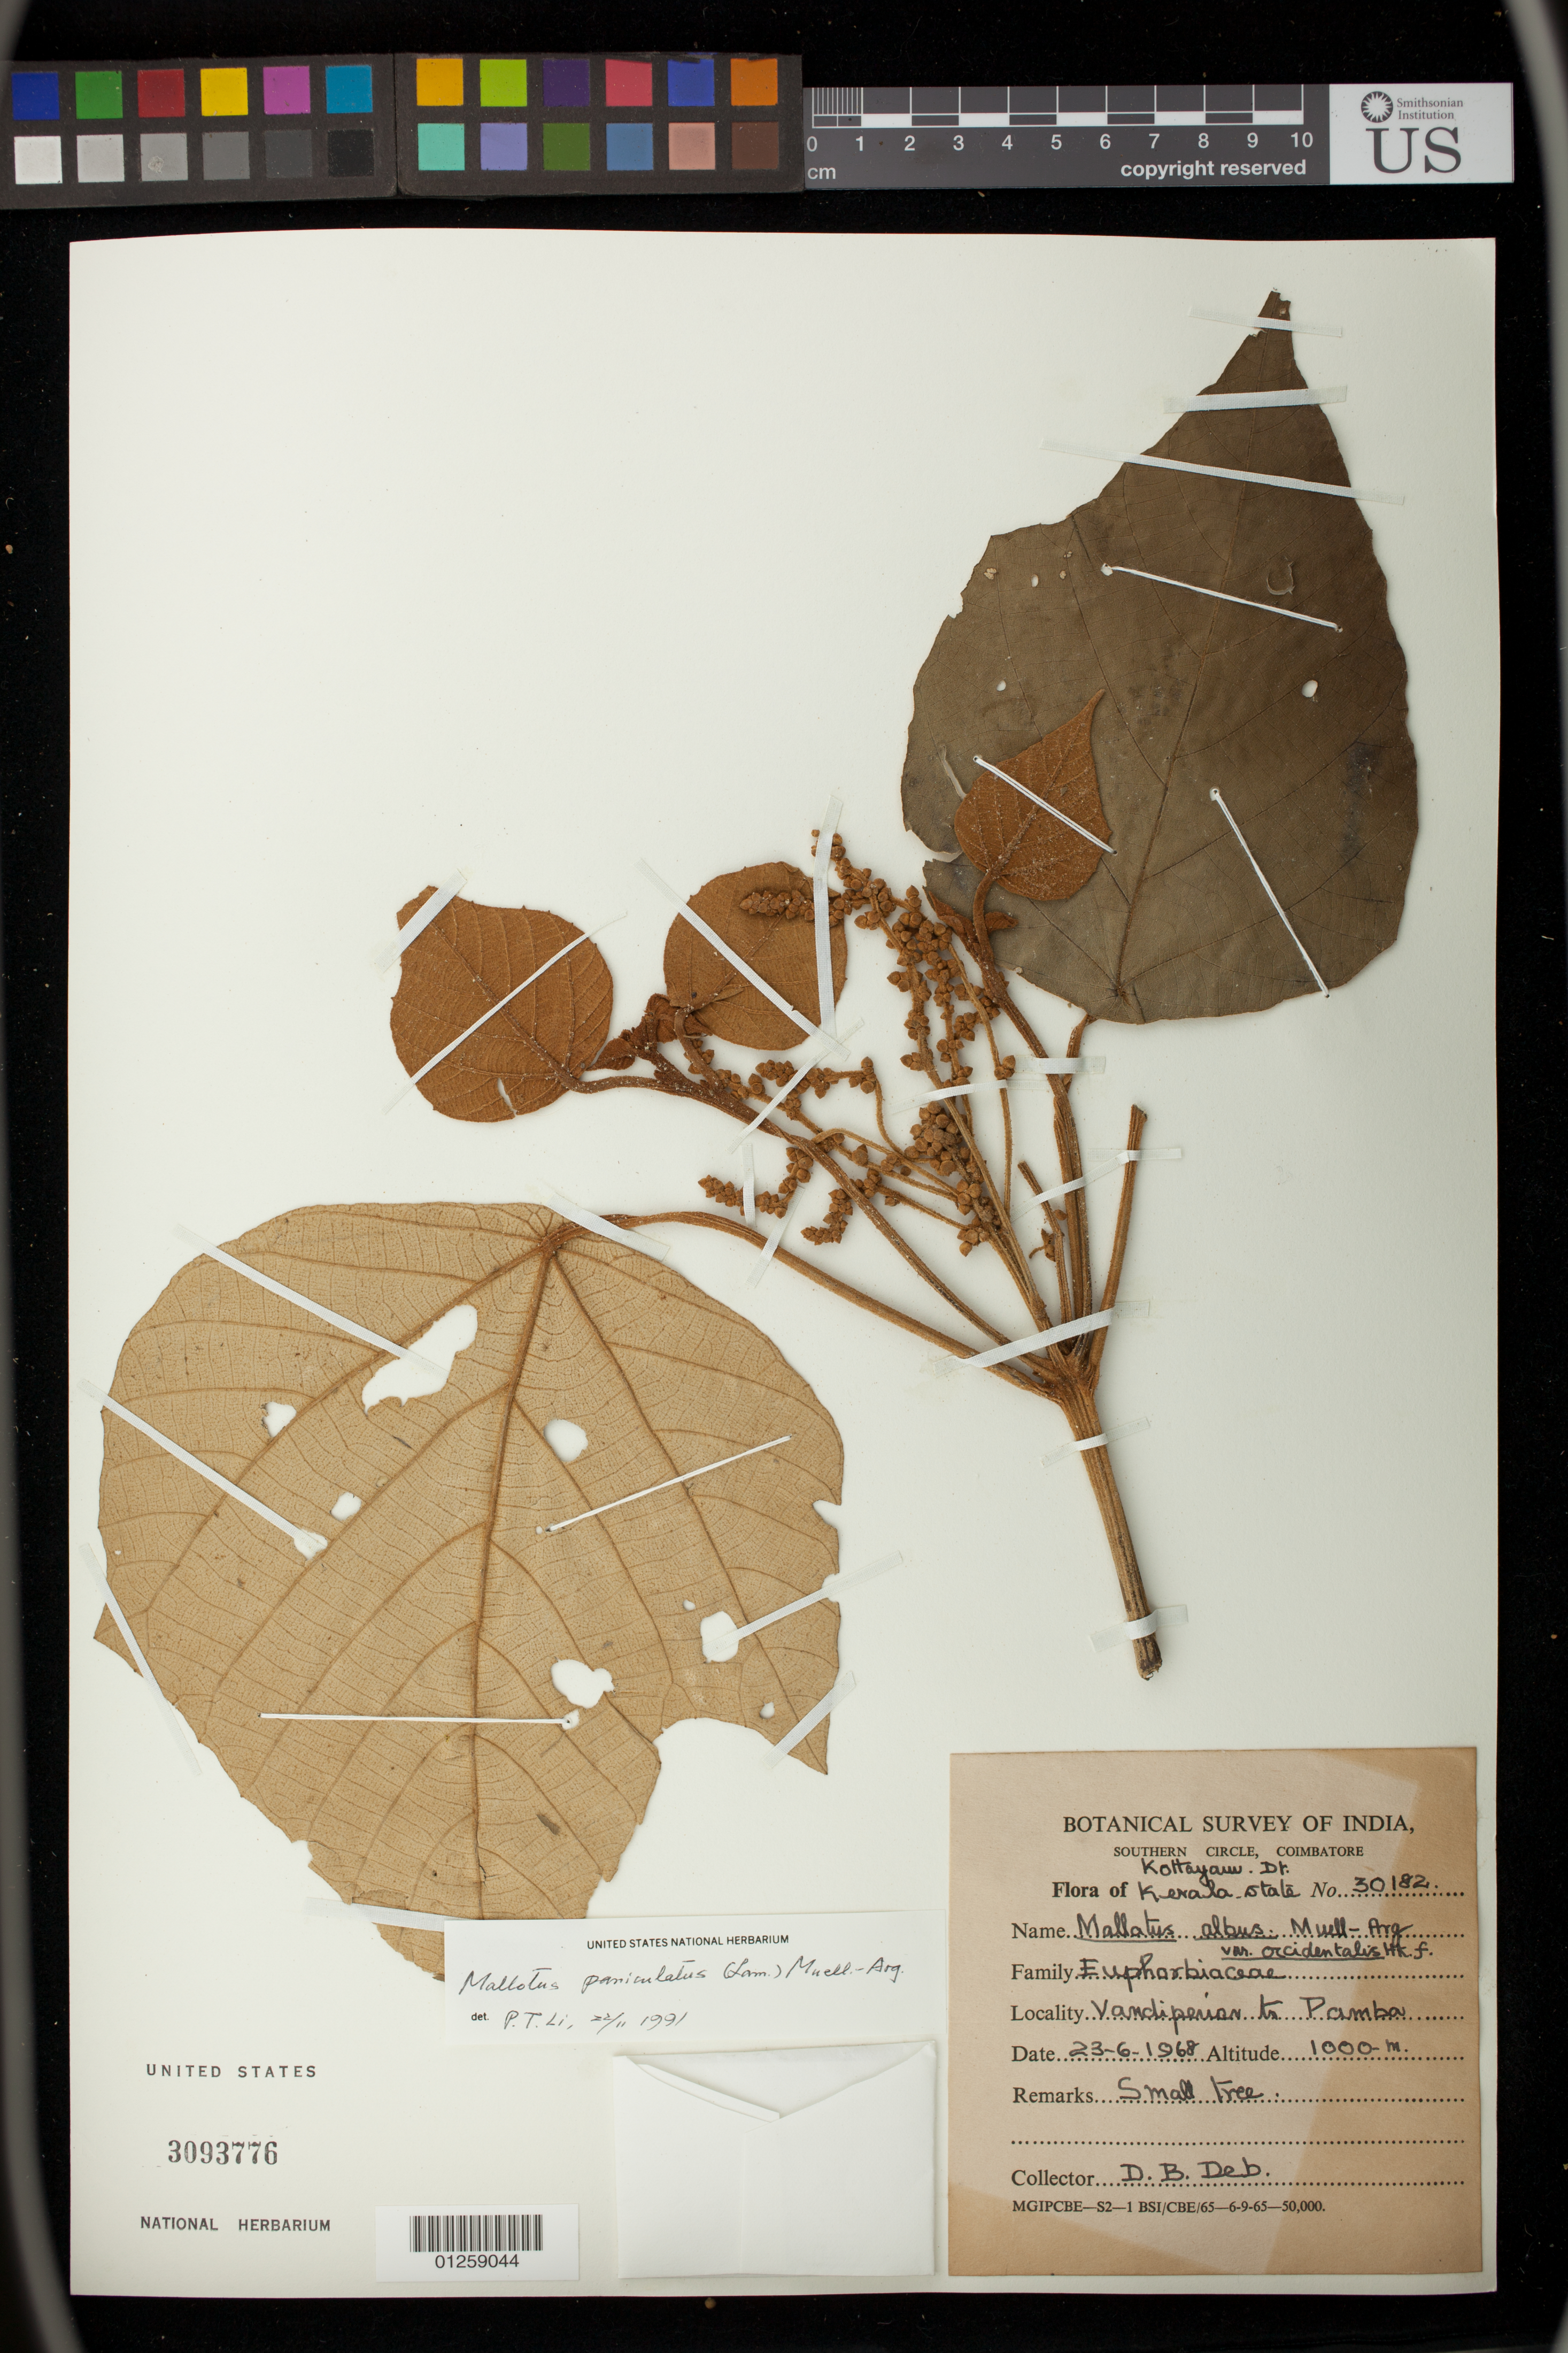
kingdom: Plantae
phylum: Tracheophyta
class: Magnoliopsida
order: Malpighiales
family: Euphorbiaceae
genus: Mallotus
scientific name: Mallotus paniculatus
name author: (Lam.) Müll. Arg.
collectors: D. Deb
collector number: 30182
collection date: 1968-06-23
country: India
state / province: Kerala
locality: Kottayam District, Vandiperian to Pamba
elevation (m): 1000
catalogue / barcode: US 3093776